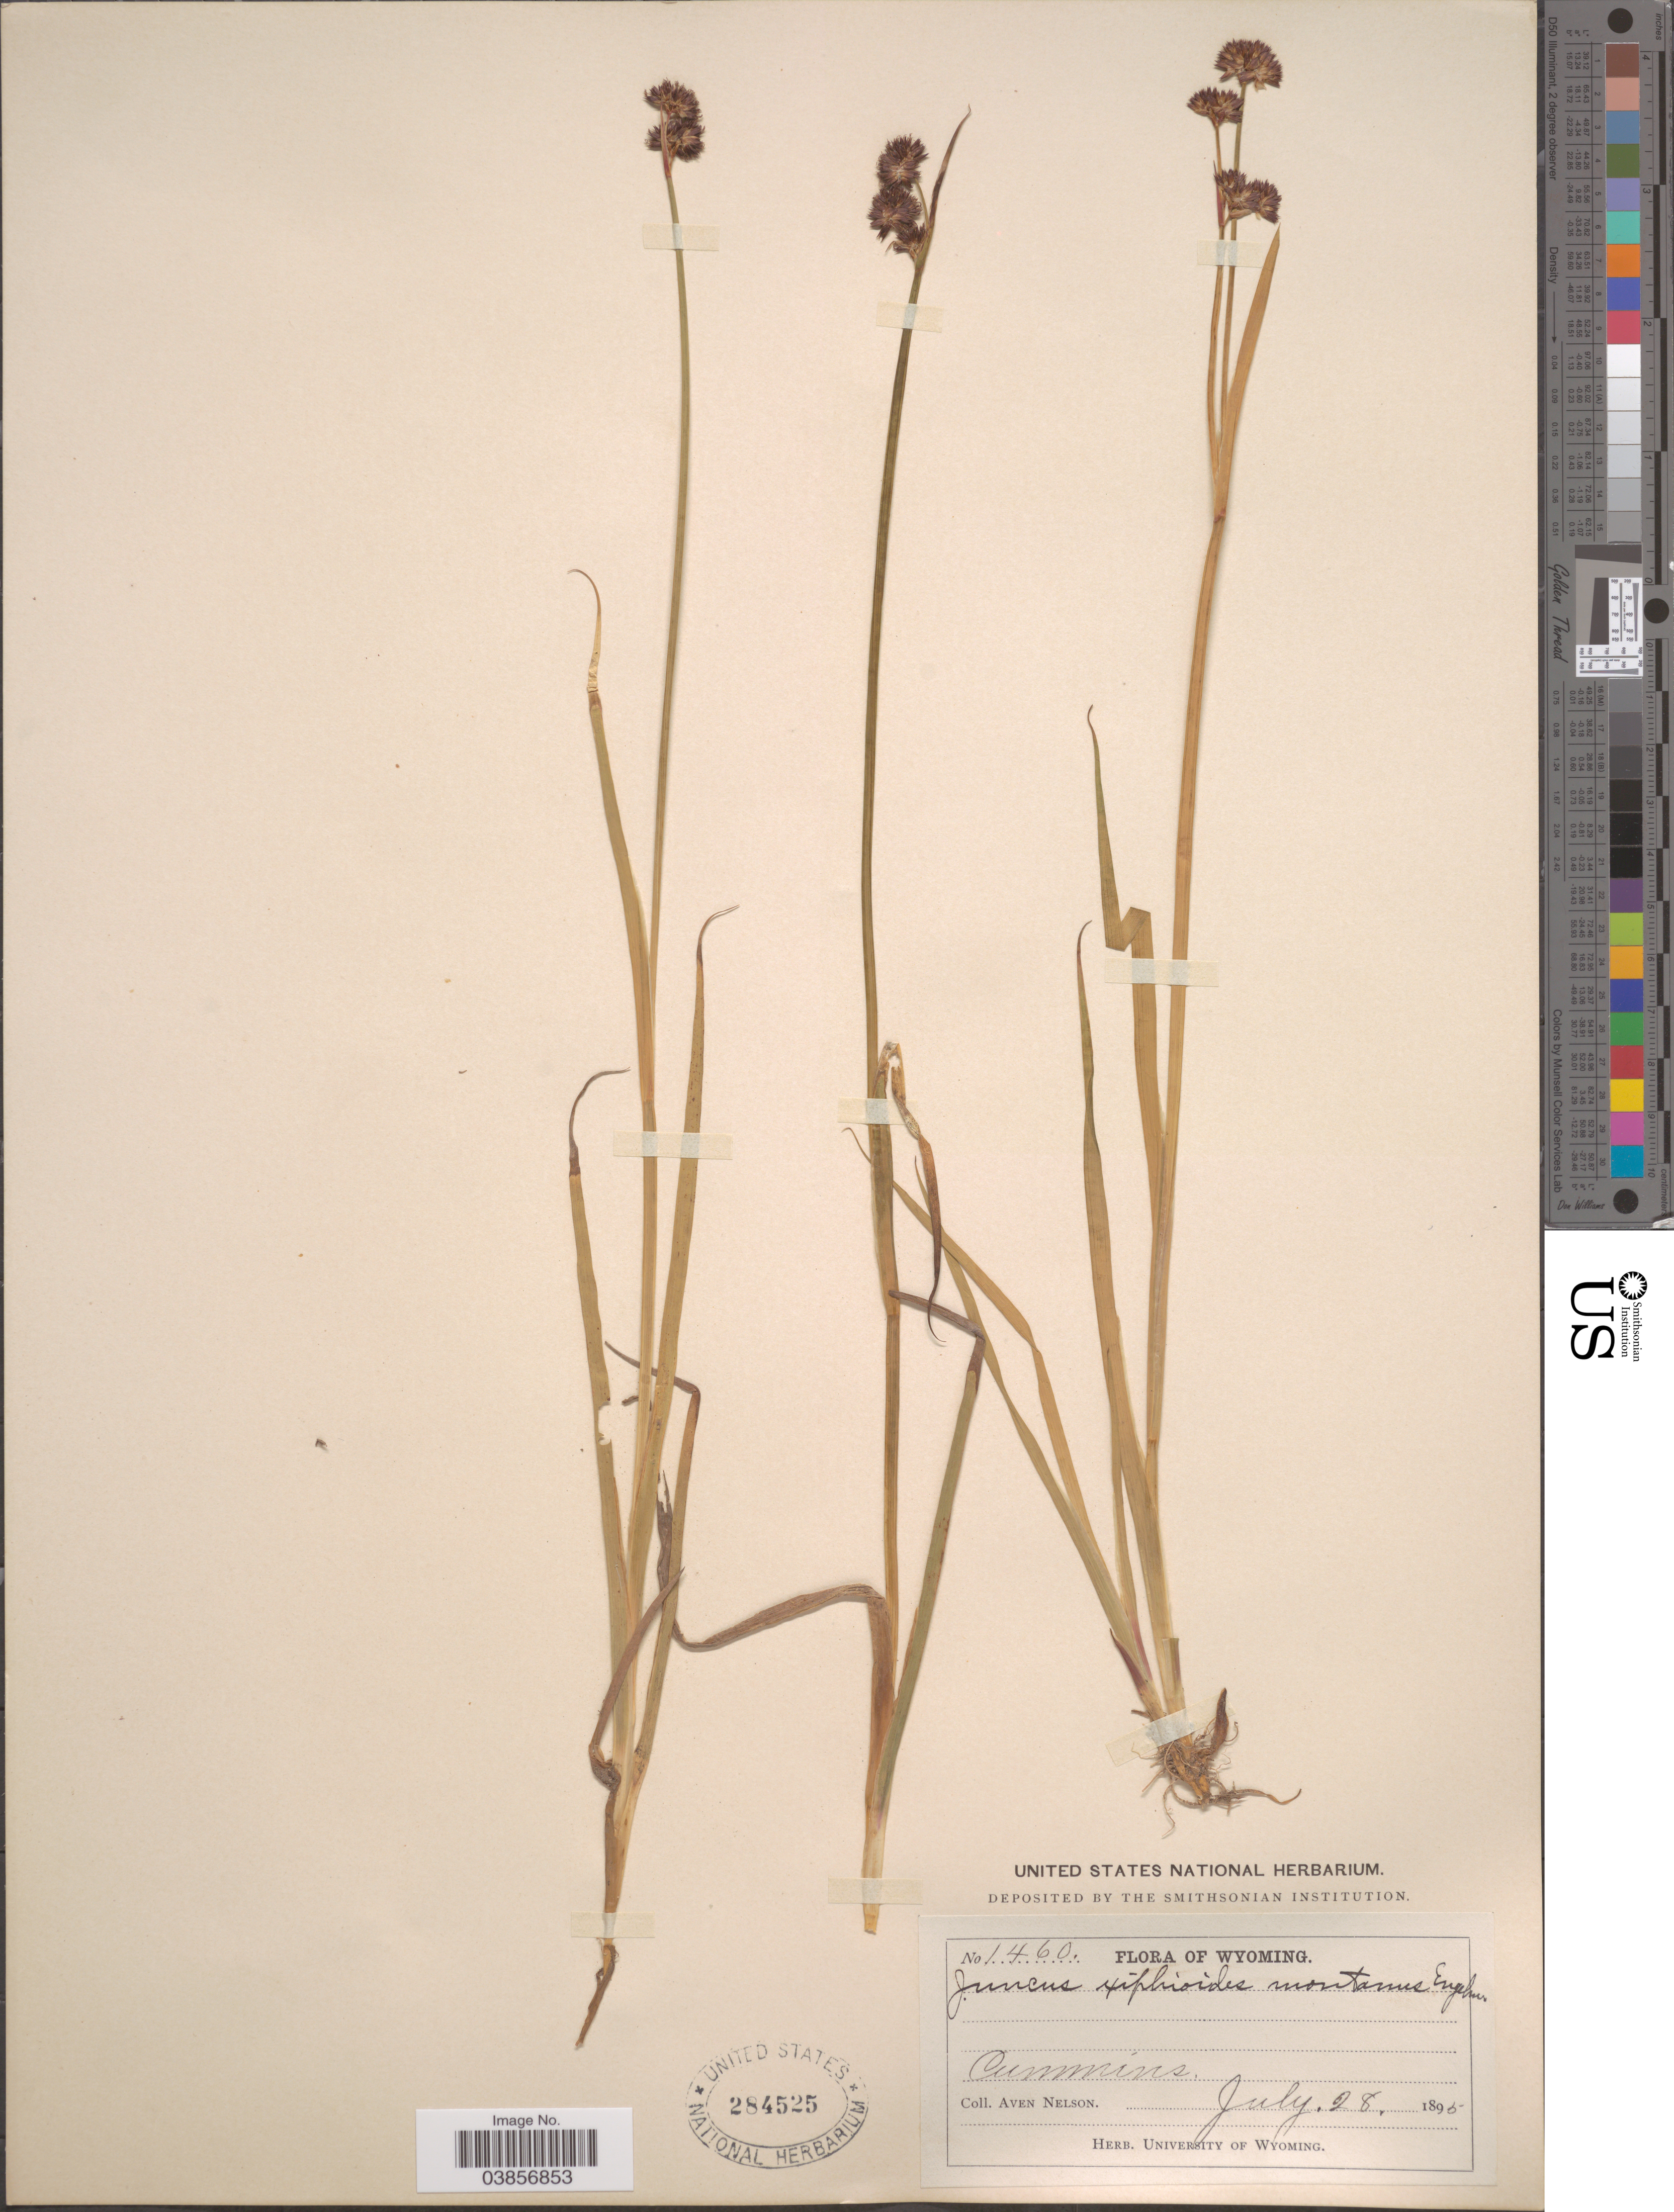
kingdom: Plantae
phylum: Tracheophyta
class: Liliopsida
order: Poales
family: Juncaceae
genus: Juncus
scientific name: Juncus saximontanus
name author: A. Nelson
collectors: A. Nelson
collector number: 1460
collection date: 1895-07-28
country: United States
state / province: Wyoming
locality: Cummins.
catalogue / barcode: US 284525